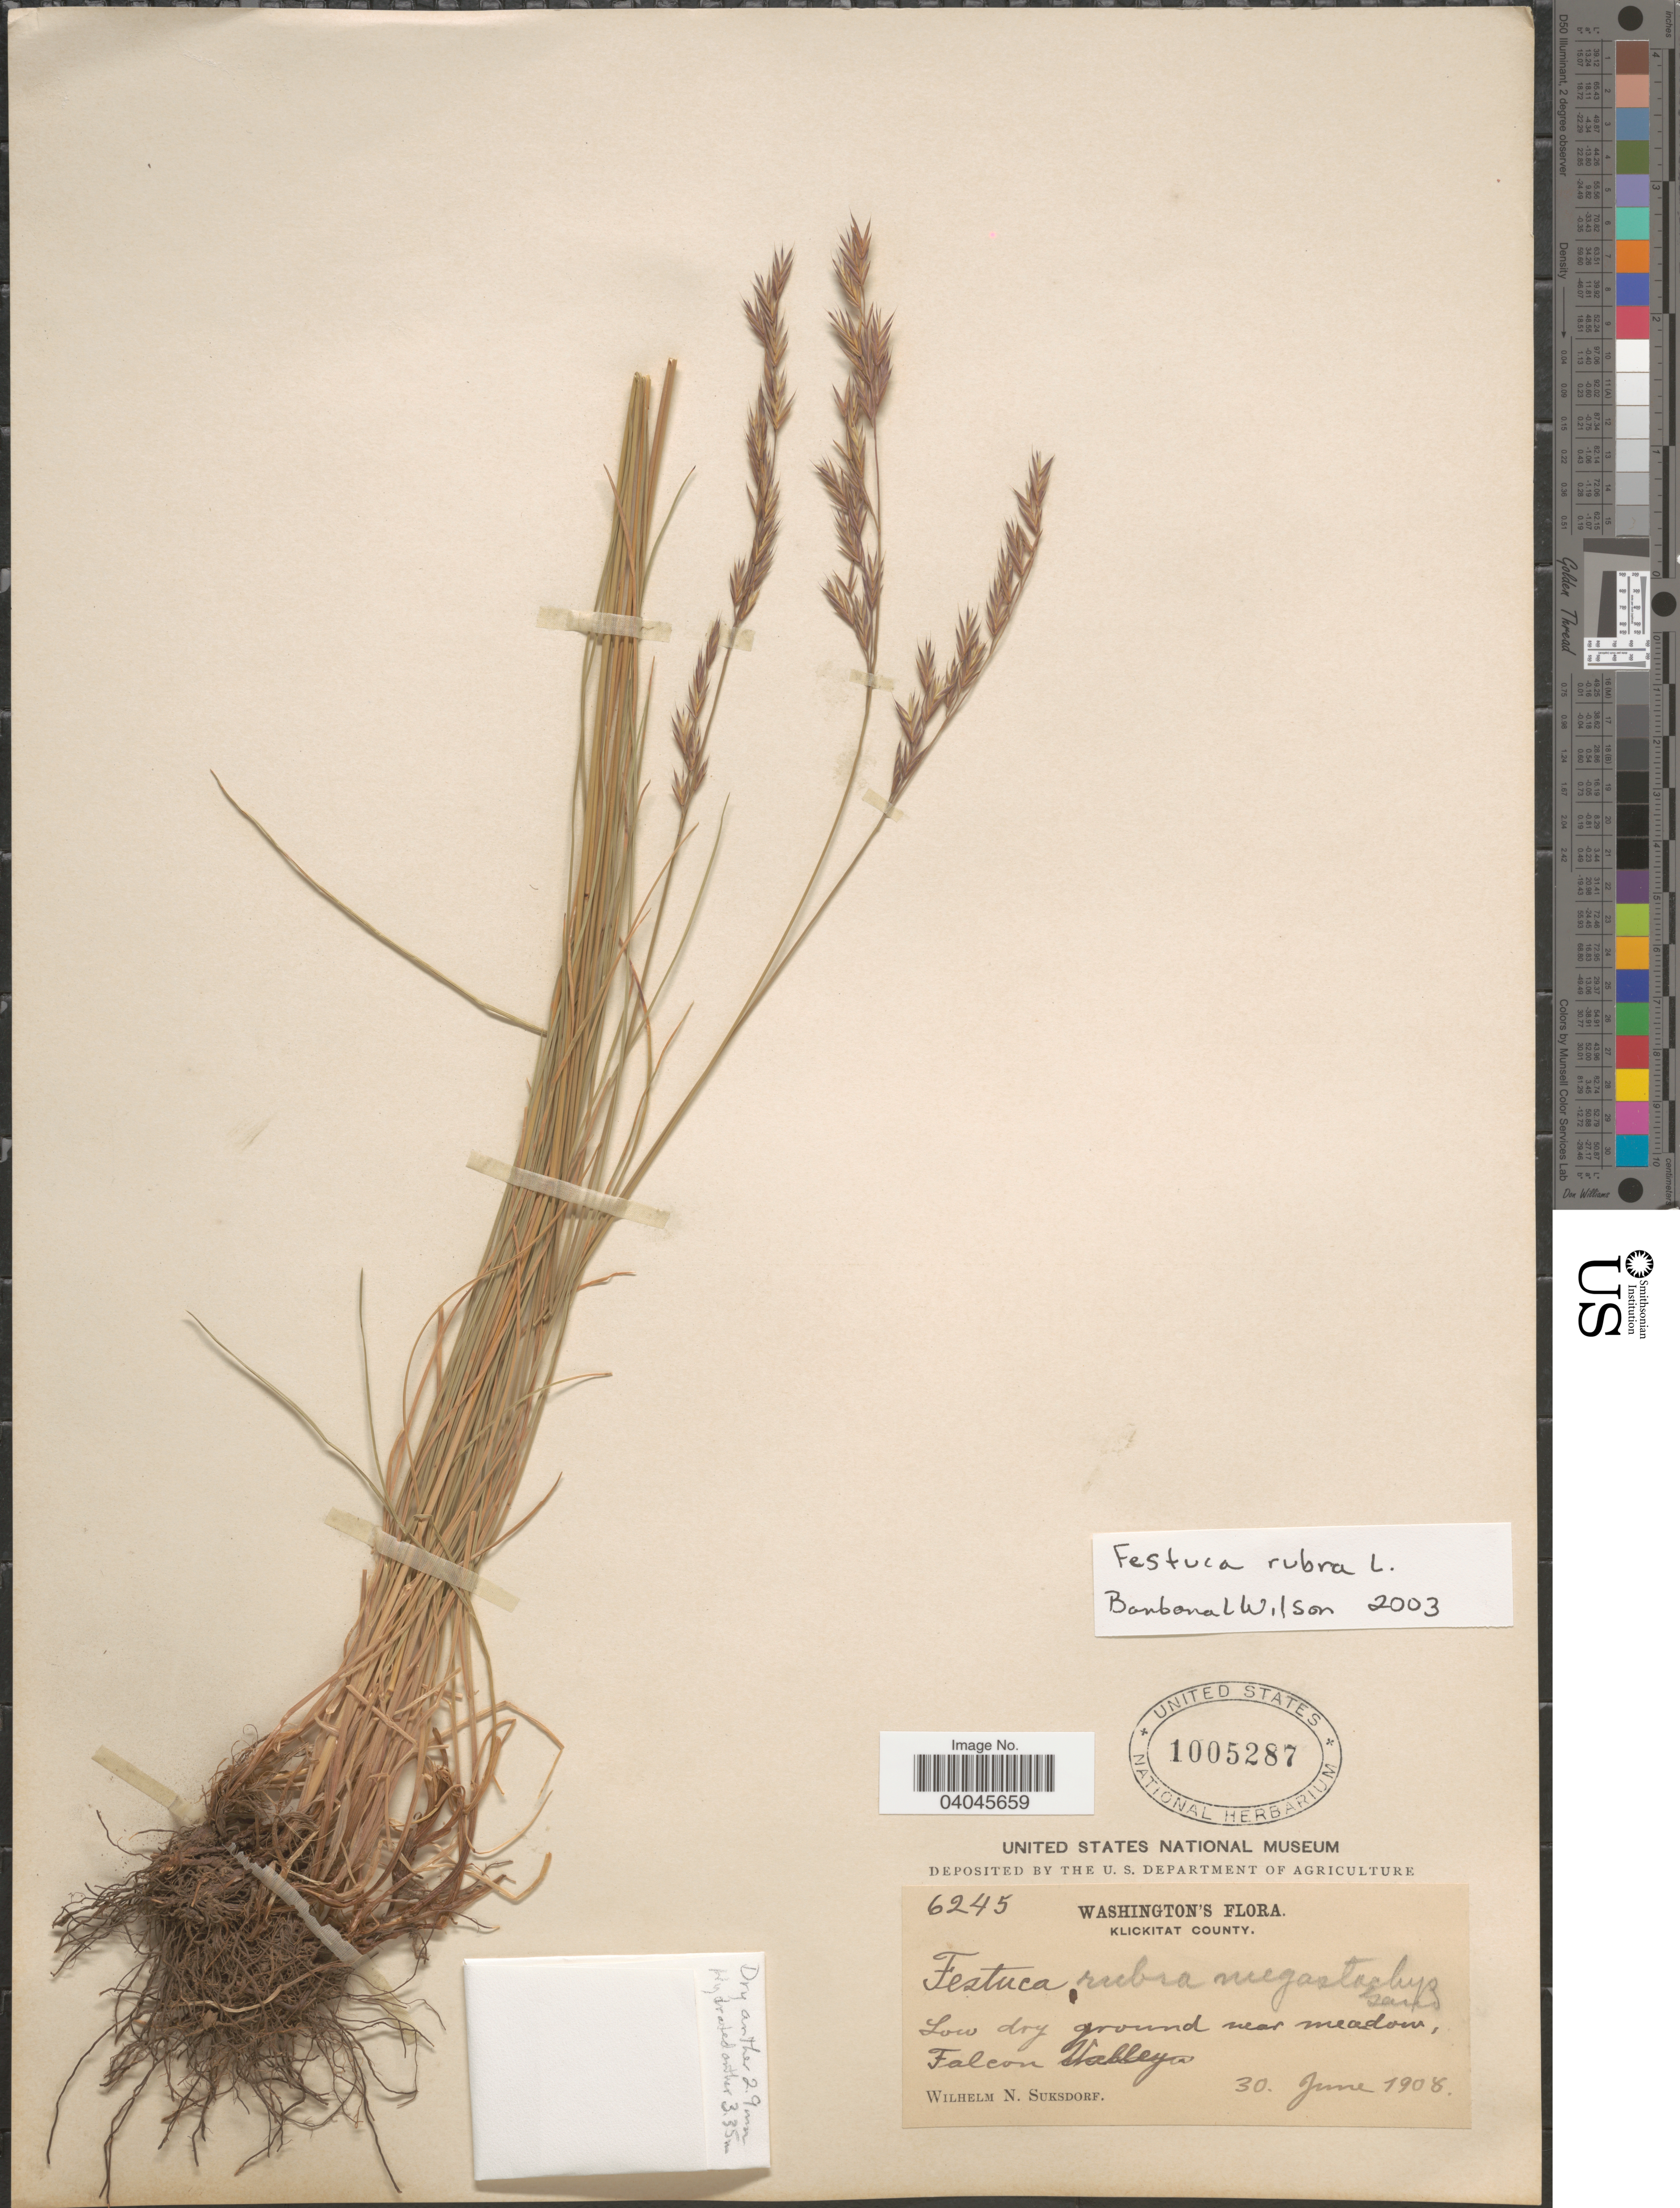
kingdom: Plantae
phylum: Tracheophyta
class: Liliopsida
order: Poales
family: Poaceae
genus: Festuca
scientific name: Festuca rubra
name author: L.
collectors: W. N. Suksdorf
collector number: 6245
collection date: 1908-06-30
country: United States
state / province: Washington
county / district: Klickitat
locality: Klickitat County. Falcon Valley.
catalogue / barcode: US 1005287